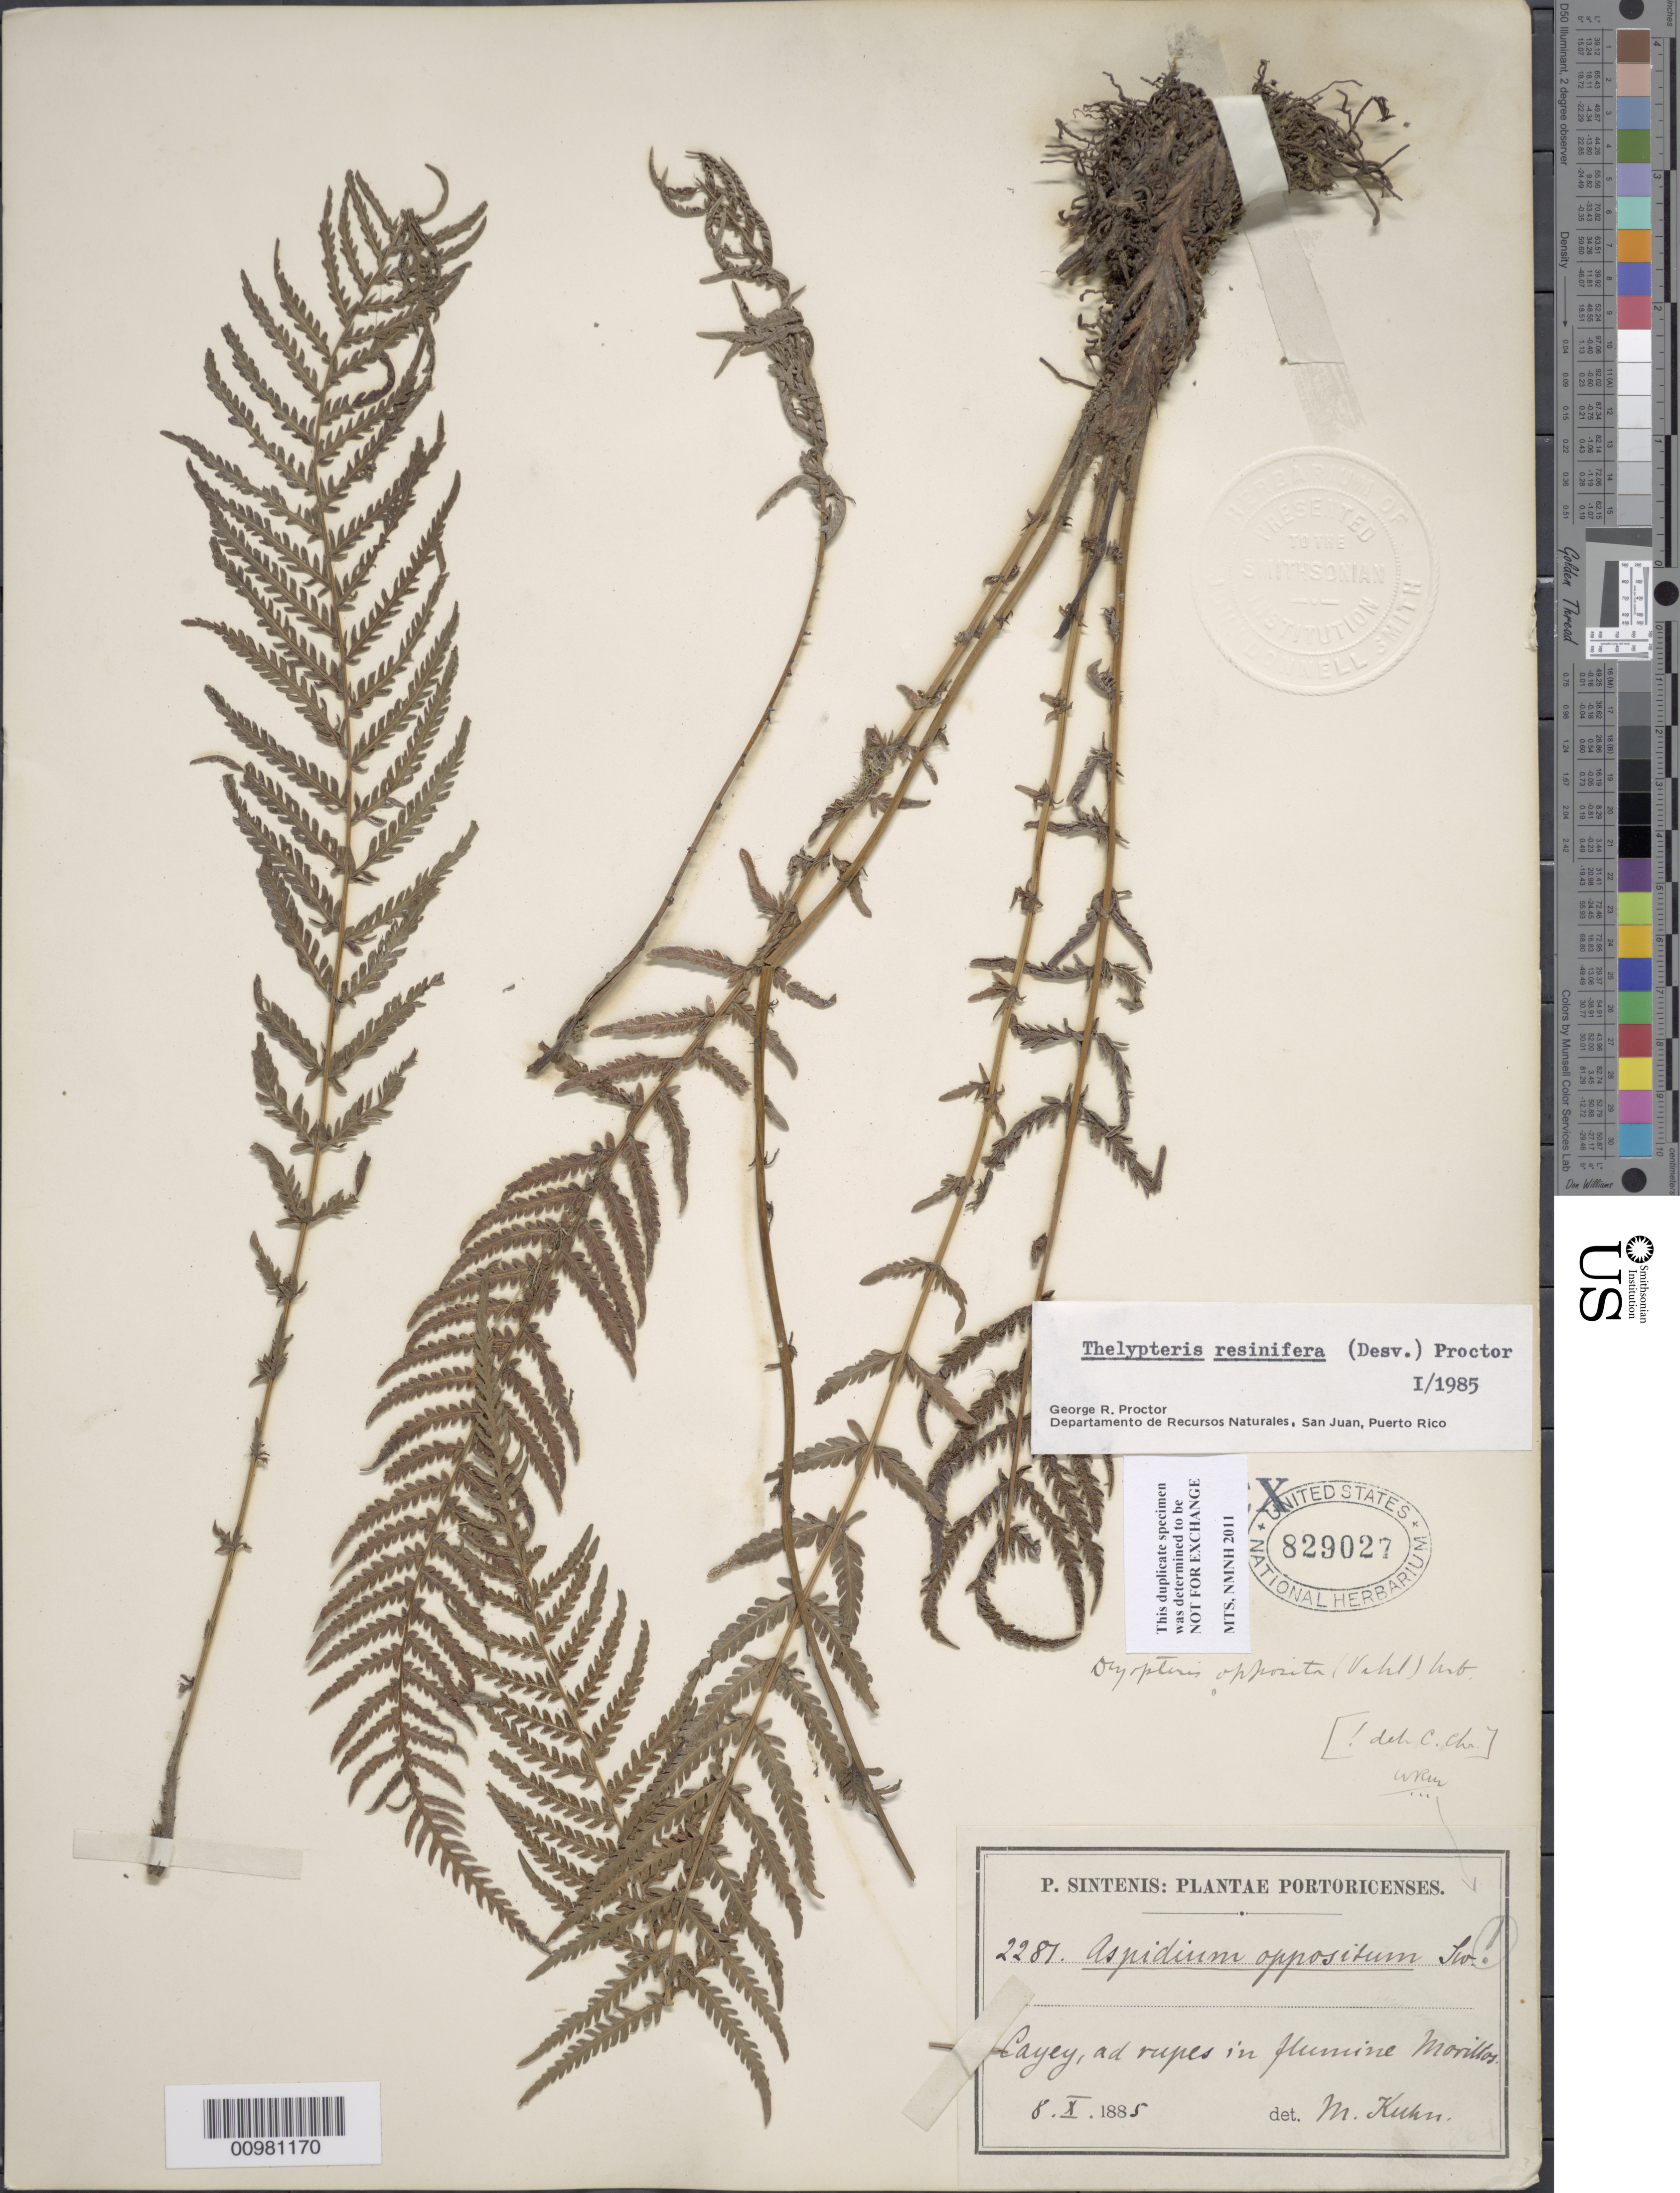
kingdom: Plantae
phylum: Tracheophyta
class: Polypodiopsida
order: Polypodiales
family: Thelypteridaceae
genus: Amauropelta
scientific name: Amauropelta resinifera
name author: (Desv.) Pic. Serm.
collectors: P. Sintenis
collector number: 2281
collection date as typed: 08 Oct 1885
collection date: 1885-10-08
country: Puerto Rico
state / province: Cayey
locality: Cayey, ad rupes in flumine Morillos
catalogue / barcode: US 829027